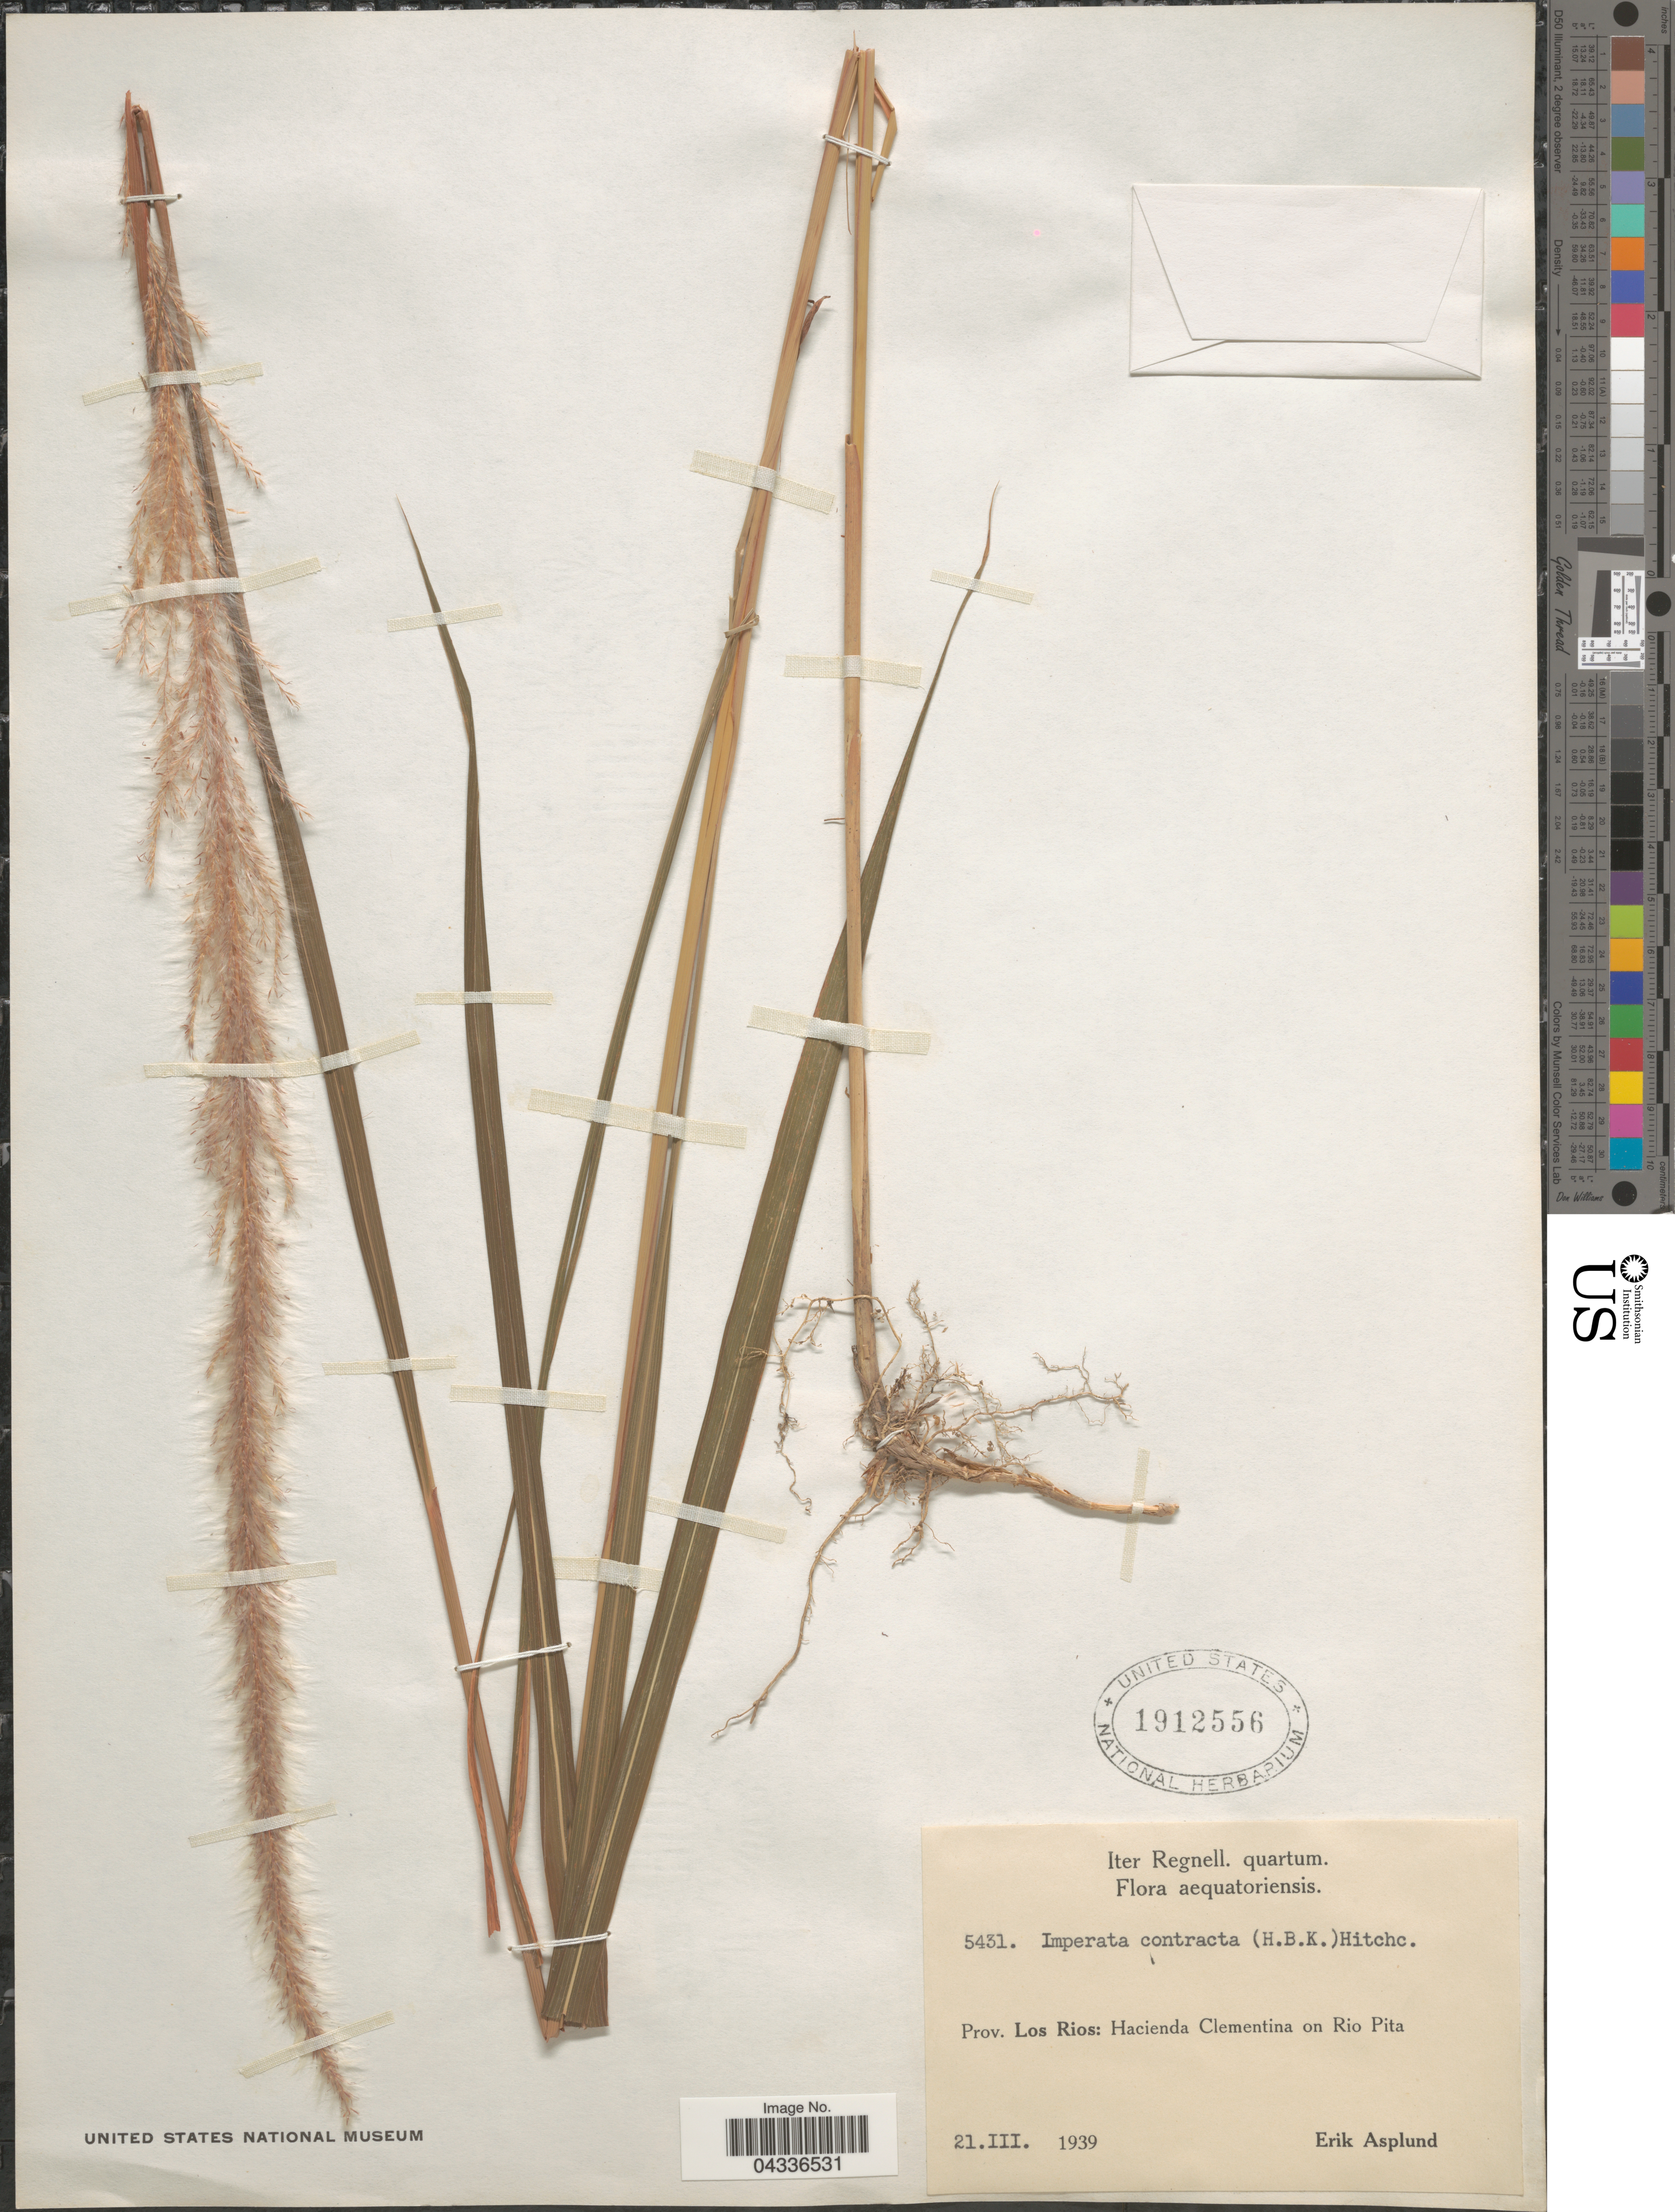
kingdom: Plantae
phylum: Tracheophyta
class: Liliopsida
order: Poales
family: Poaceae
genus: Imperata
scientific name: Imperata contracta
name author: (Kunth) Hitchc.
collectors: E. Asplund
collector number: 5431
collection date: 1939-03-21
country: Ecuador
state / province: Los Ríos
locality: Iter Regnell. quartum. Aequatoriensis. Hacienda Clementina on Rio Pita.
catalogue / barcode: US 1912556